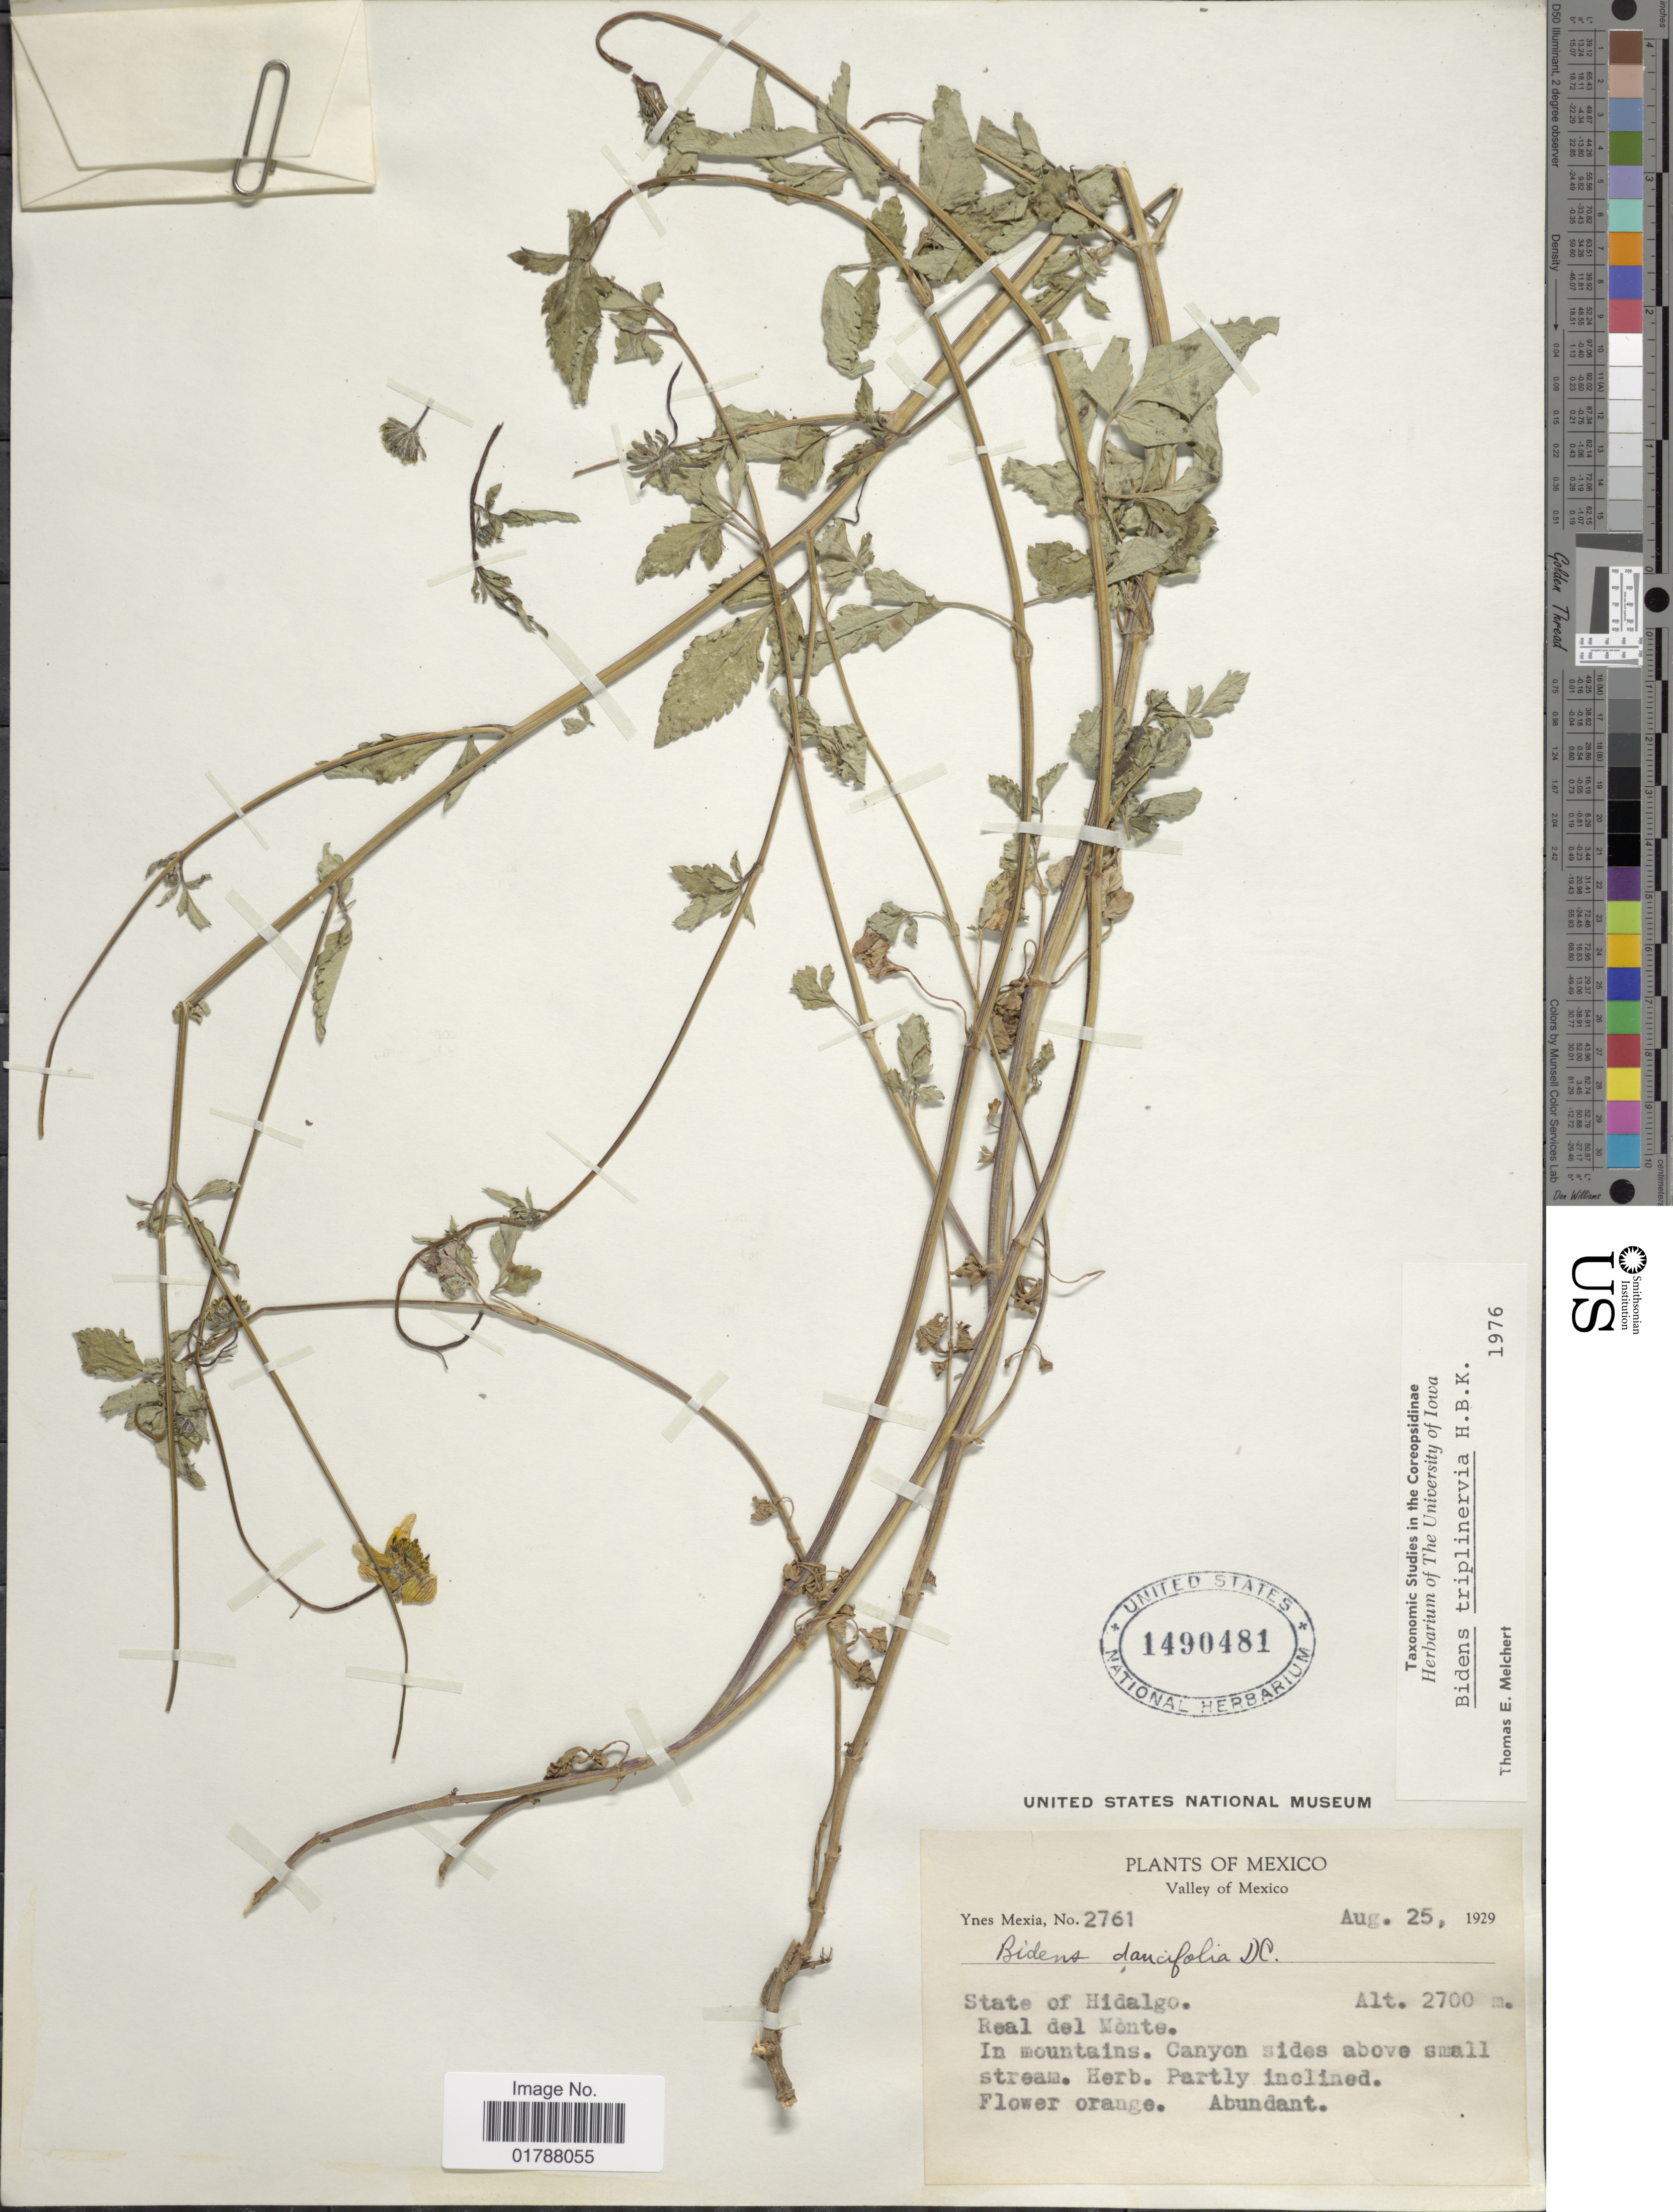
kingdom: Plantae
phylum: Tracheophyta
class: Magnoliopsida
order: Asterales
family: Asteraceae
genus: Bidens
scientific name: Bidens triplinervia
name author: Kunth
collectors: Y. Mexia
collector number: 2761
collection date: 1928-08-25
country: Mexico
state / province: Hidalgo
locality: Valley of Mexico, State of Hidalgo, Real del Monte, in mountains, Canyon sides above small stream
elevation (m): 2700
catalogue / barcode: US 1490481